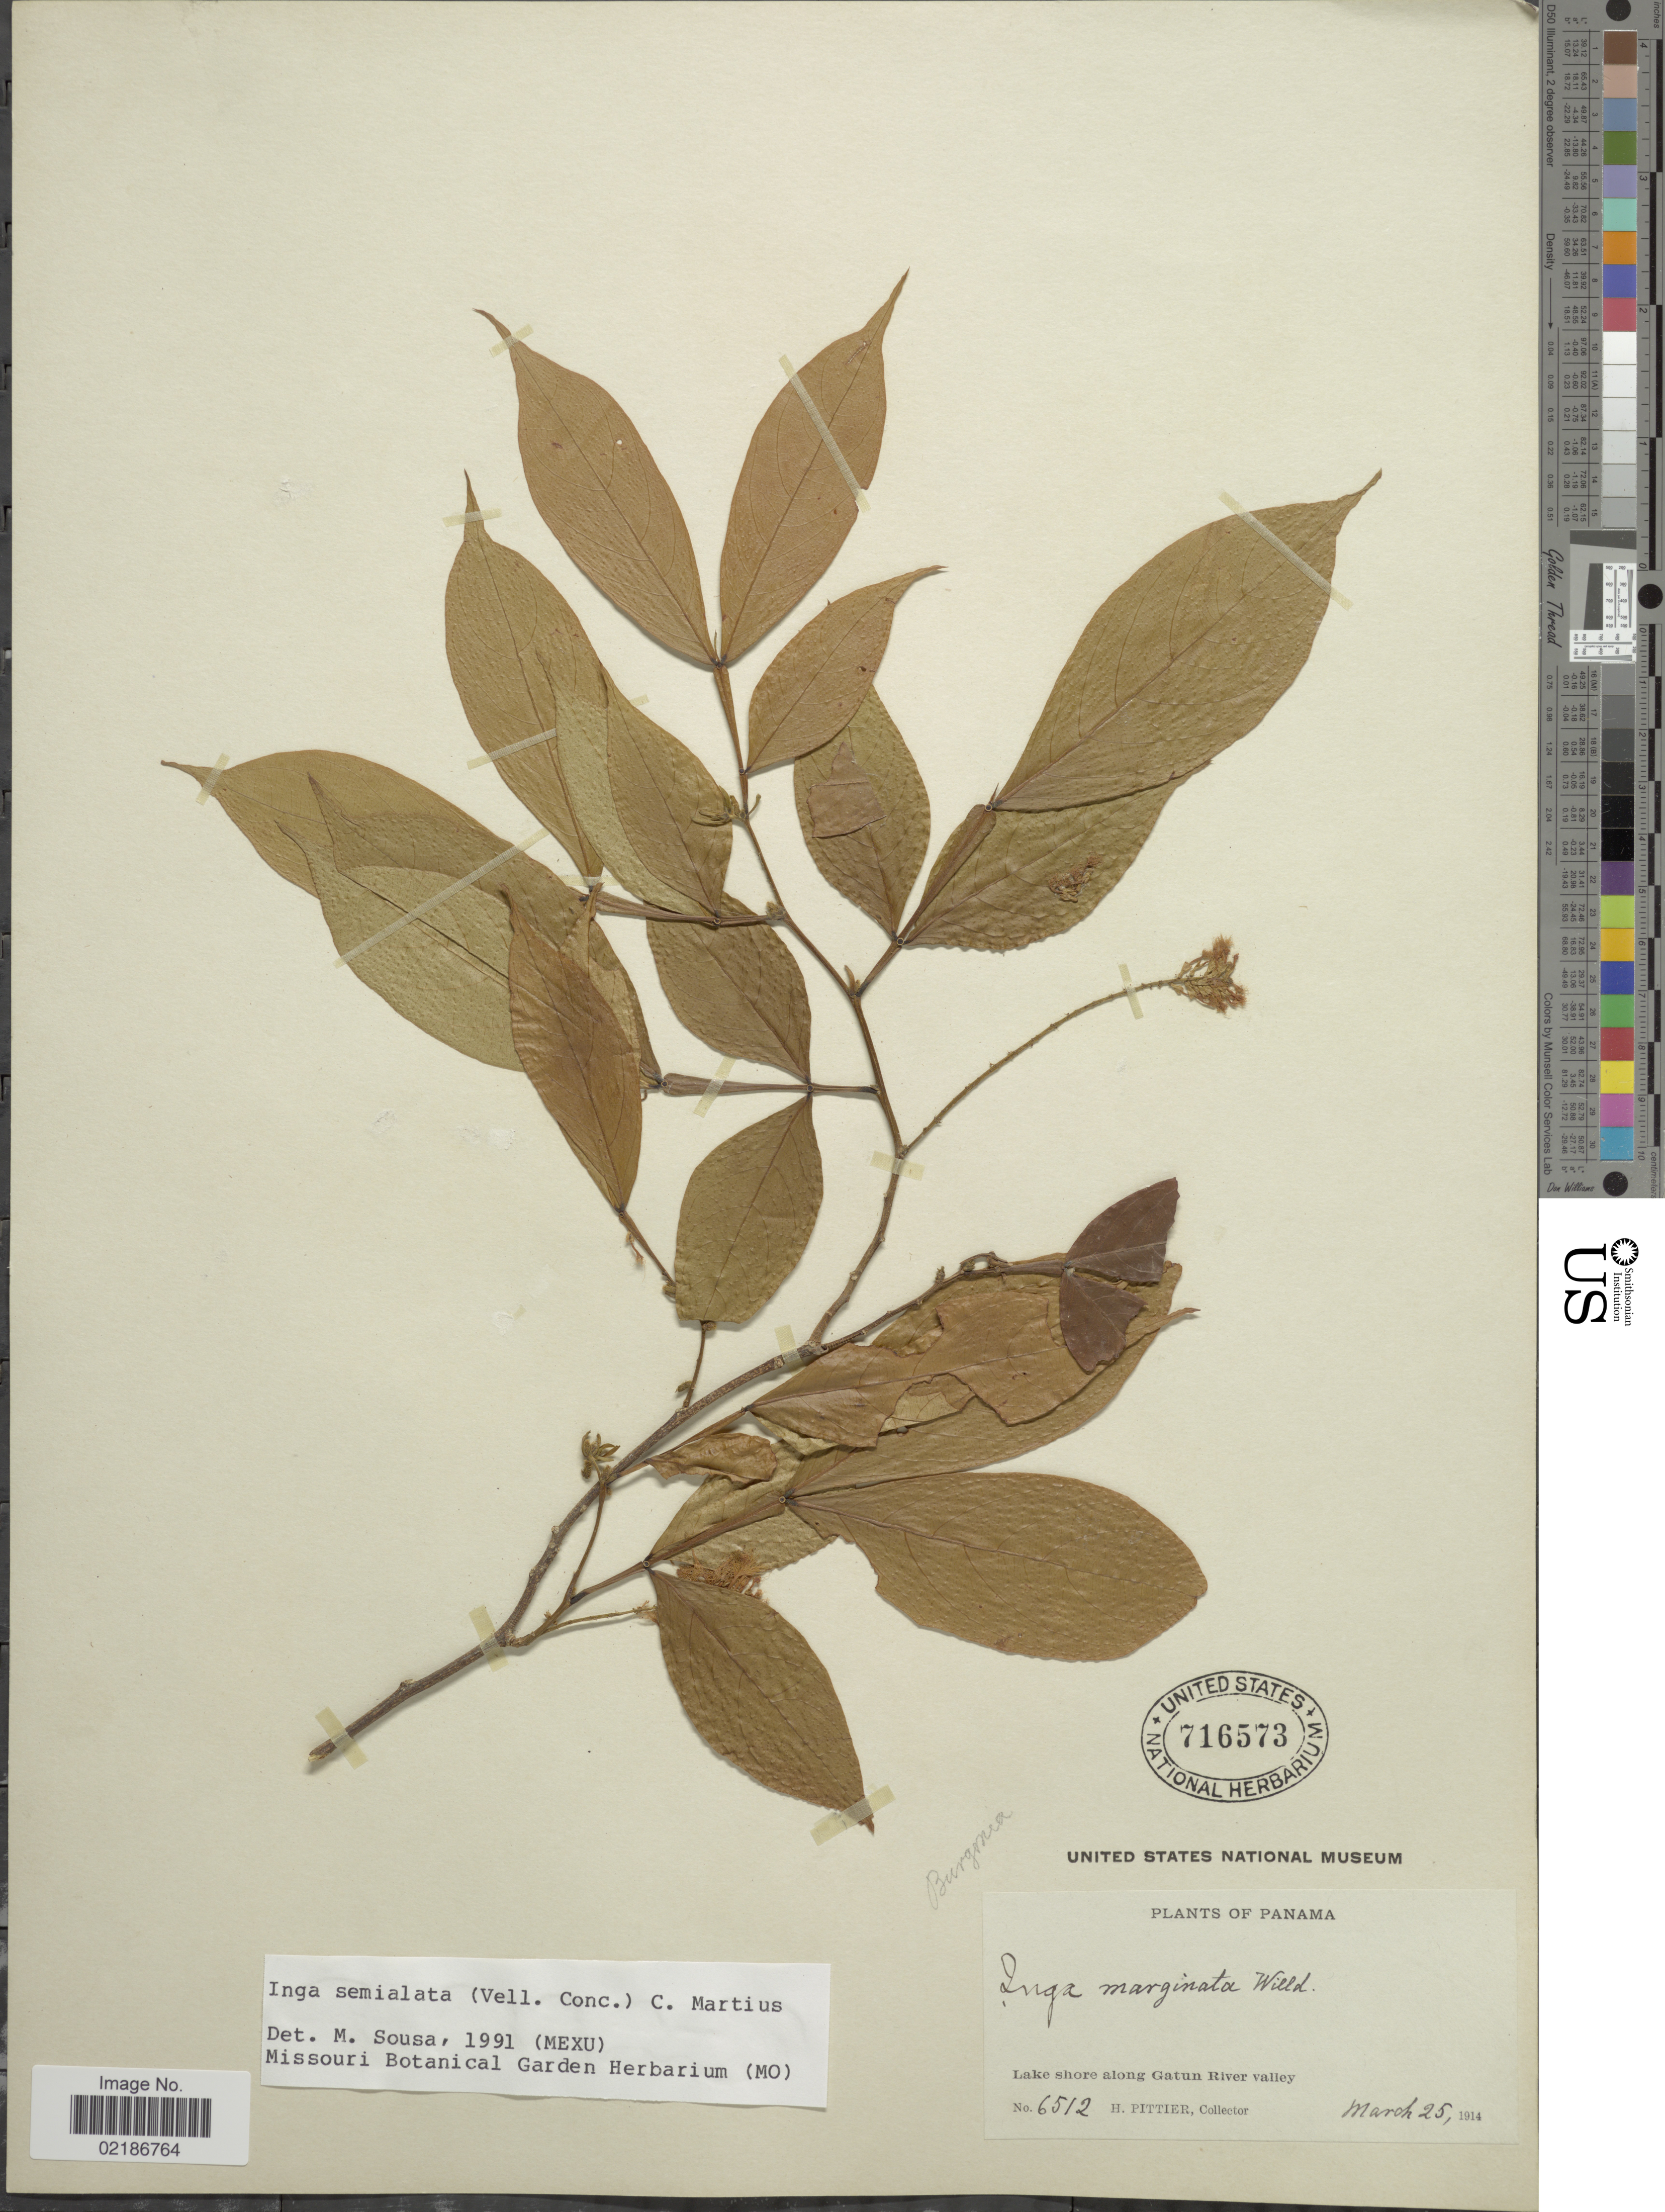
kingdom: Plantae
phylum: Tracheophyta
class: Magnoliopsida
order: Fabales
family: Fabaceae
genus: Inga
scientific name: Inga marginata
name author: Willd.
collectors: H. F. Pittier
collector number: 6512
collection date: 1914-03-25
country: Panama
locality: Lake shore along Gatun River Valley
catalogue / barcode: US 716573